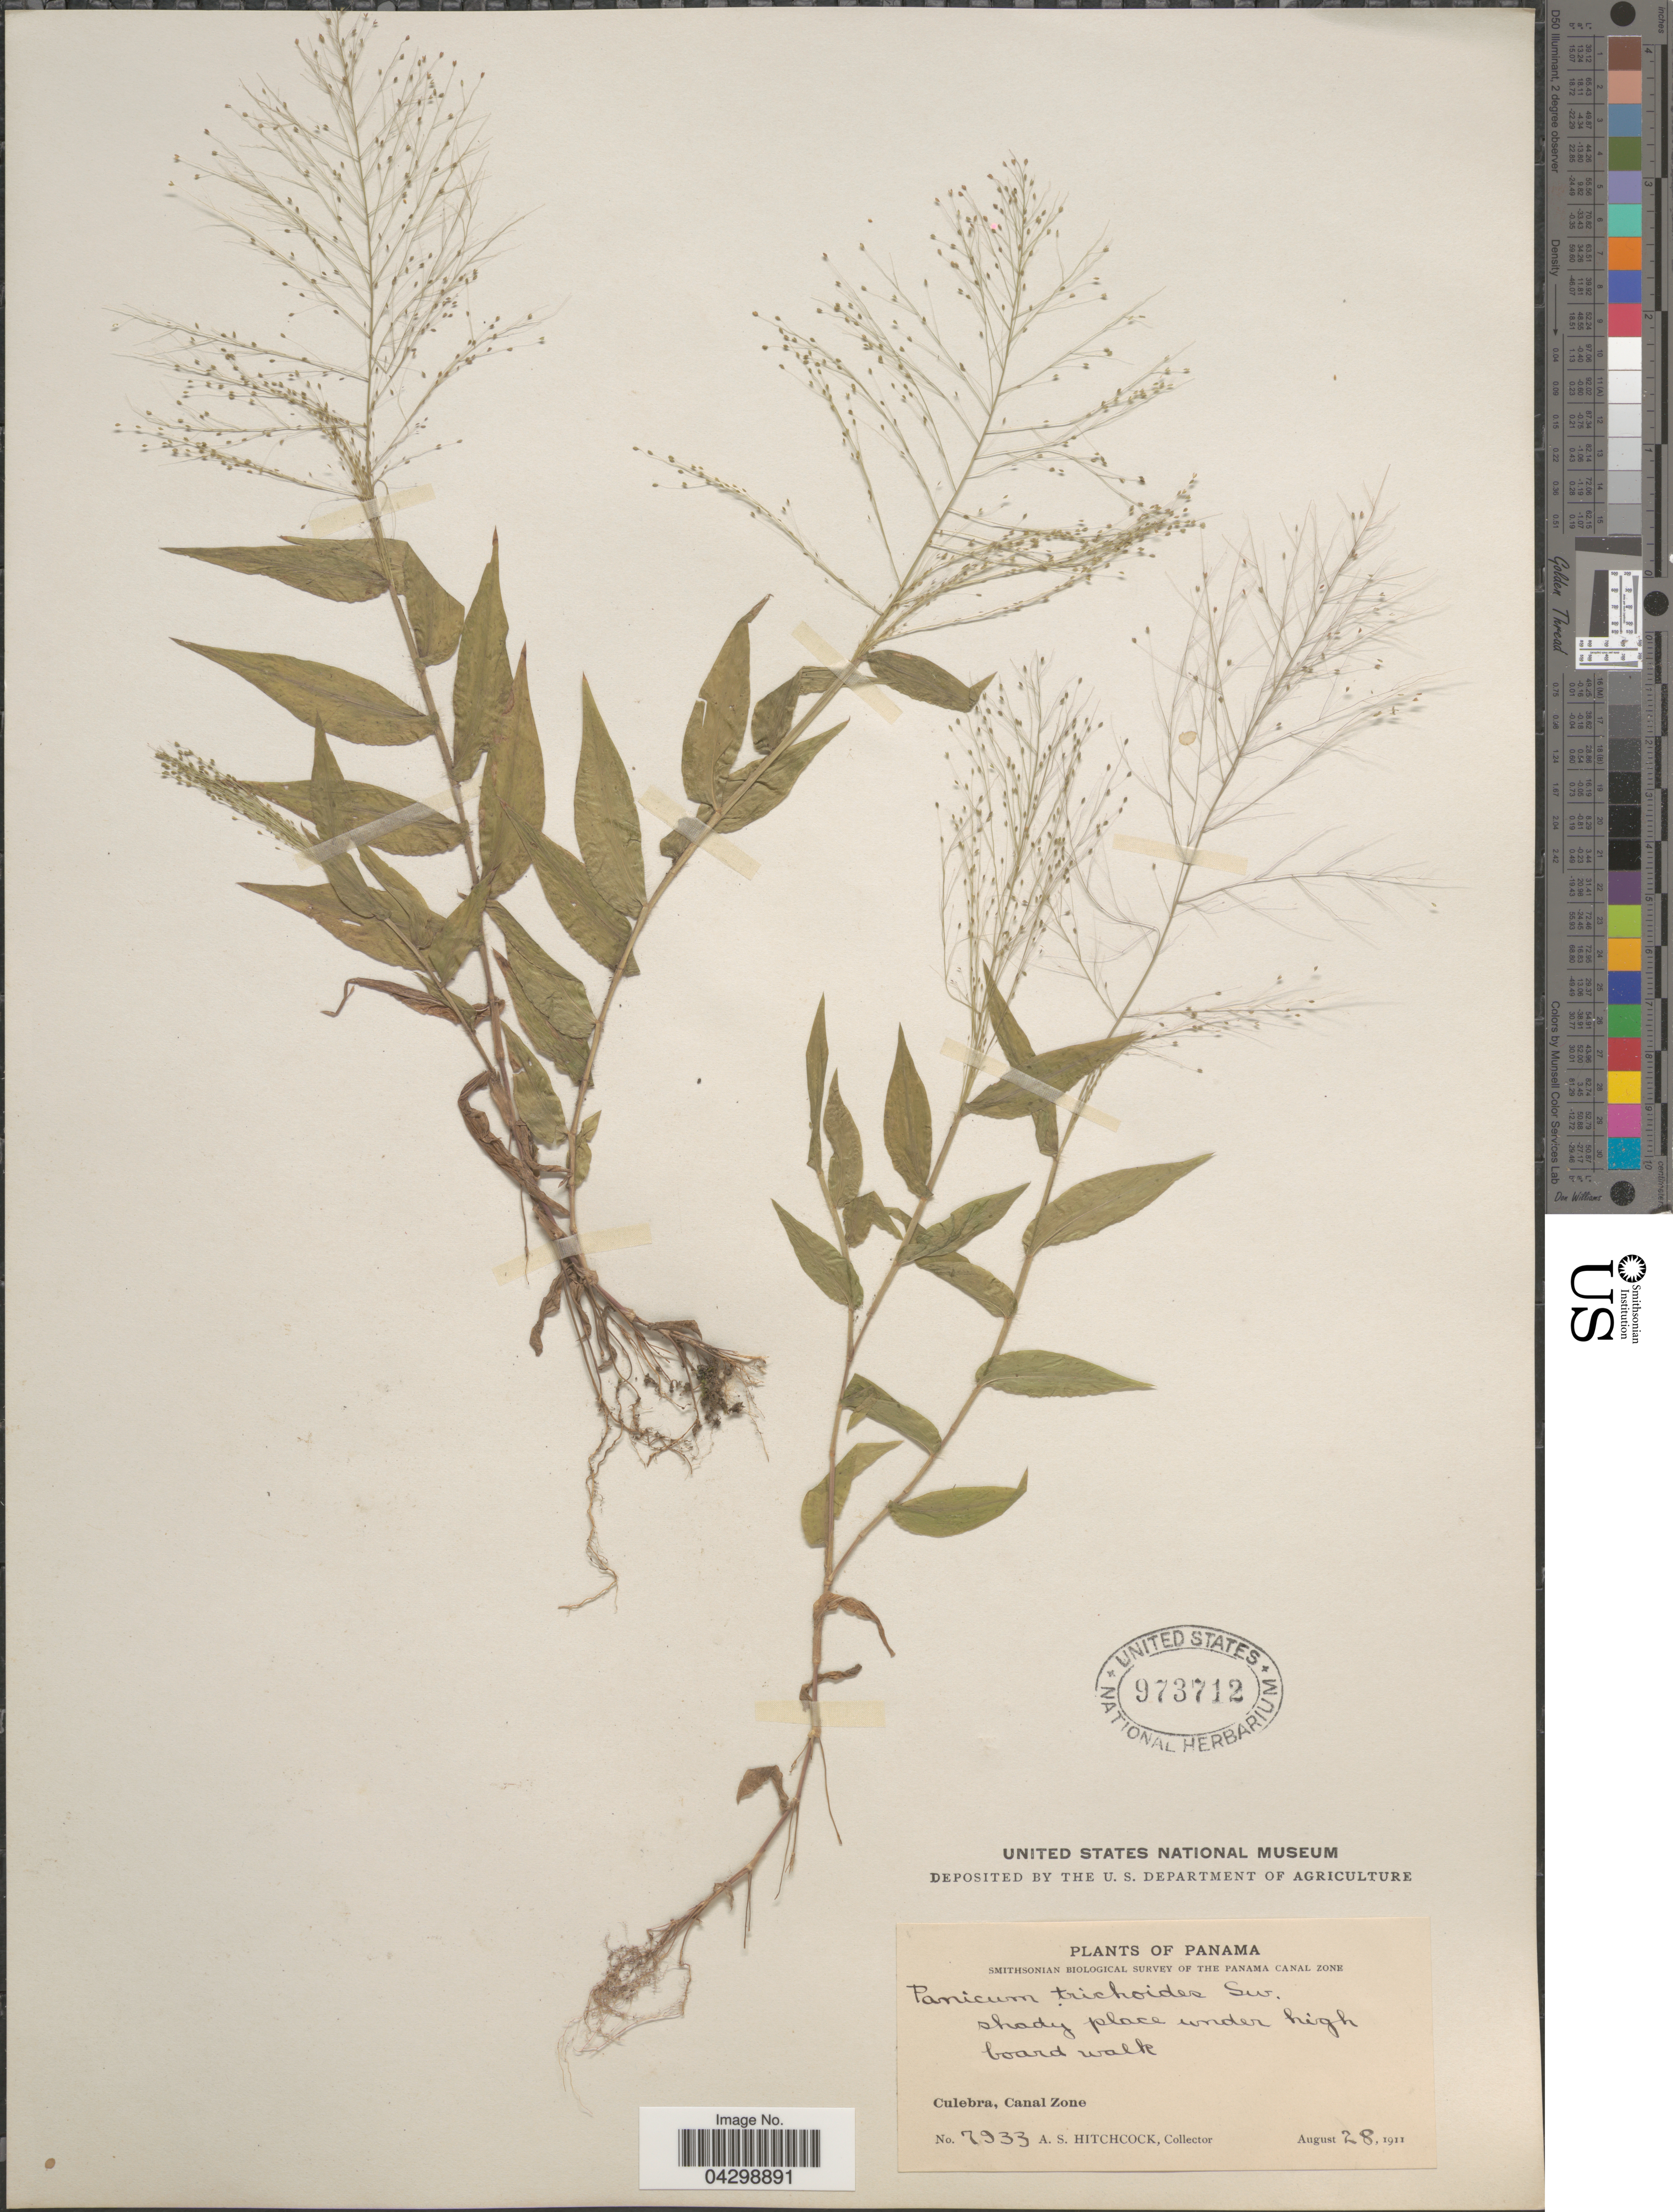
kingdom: Plantae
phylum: Tracheophyta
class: Liliopsida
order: Poales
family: Poaceae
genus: Panicum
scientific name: Panicum trichoides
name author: Sw.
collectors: A. S. Hitchcock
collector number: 7933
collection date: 1911-08-28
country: Panama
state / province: Colón / Panamá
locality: Smithsonian Biological Survey of the Panama Canal Zone. Shady place under high board walk. Culebra, Canal Zone.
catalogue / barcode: US 973712